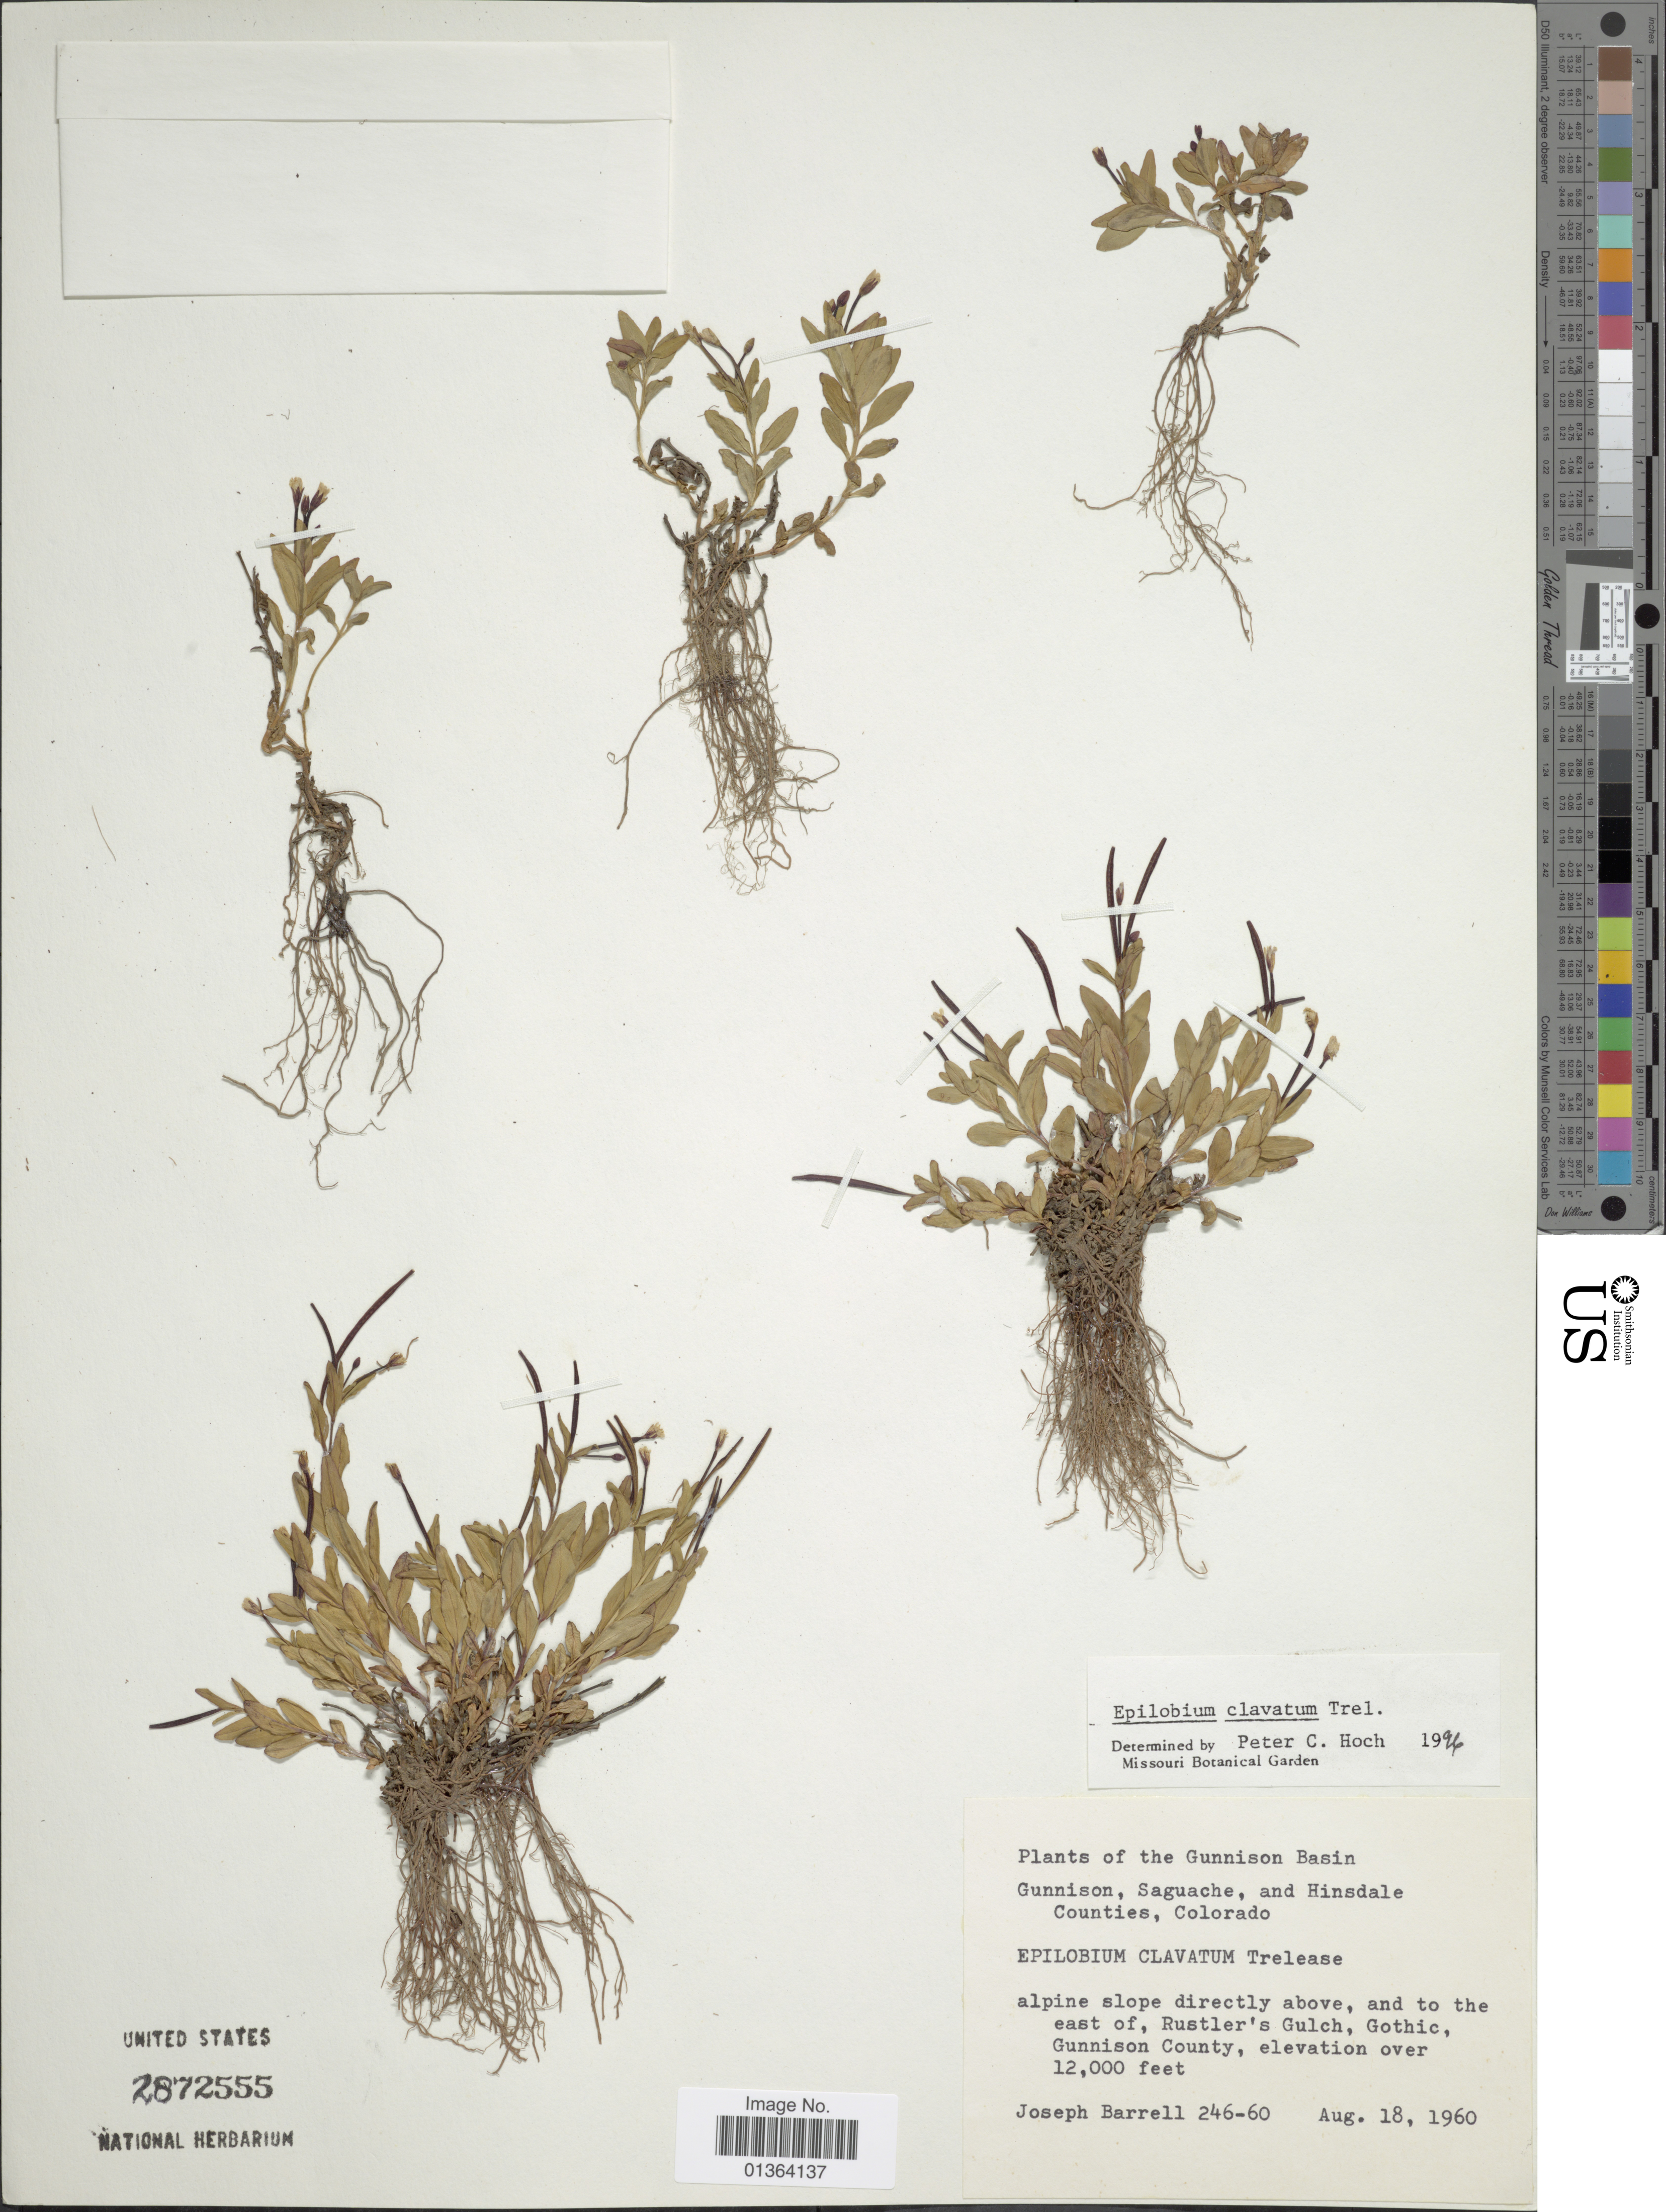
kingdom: Plantae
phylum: Tracheophyta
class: Magnoliopsida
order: Myrtales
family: Onagraceae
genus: Epilobium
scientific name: Epilobium clavatum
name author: Hausskn.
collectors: J. Barrell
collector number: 246-60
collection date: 1960-08-18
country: United States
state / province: Colorado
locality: Gunnison, Saguache, and Hinsdale Counties. Alpine slope directly above, and to the east of, Rustler's Gulch, Gothic.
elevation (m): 3658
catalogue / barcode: US 2872555